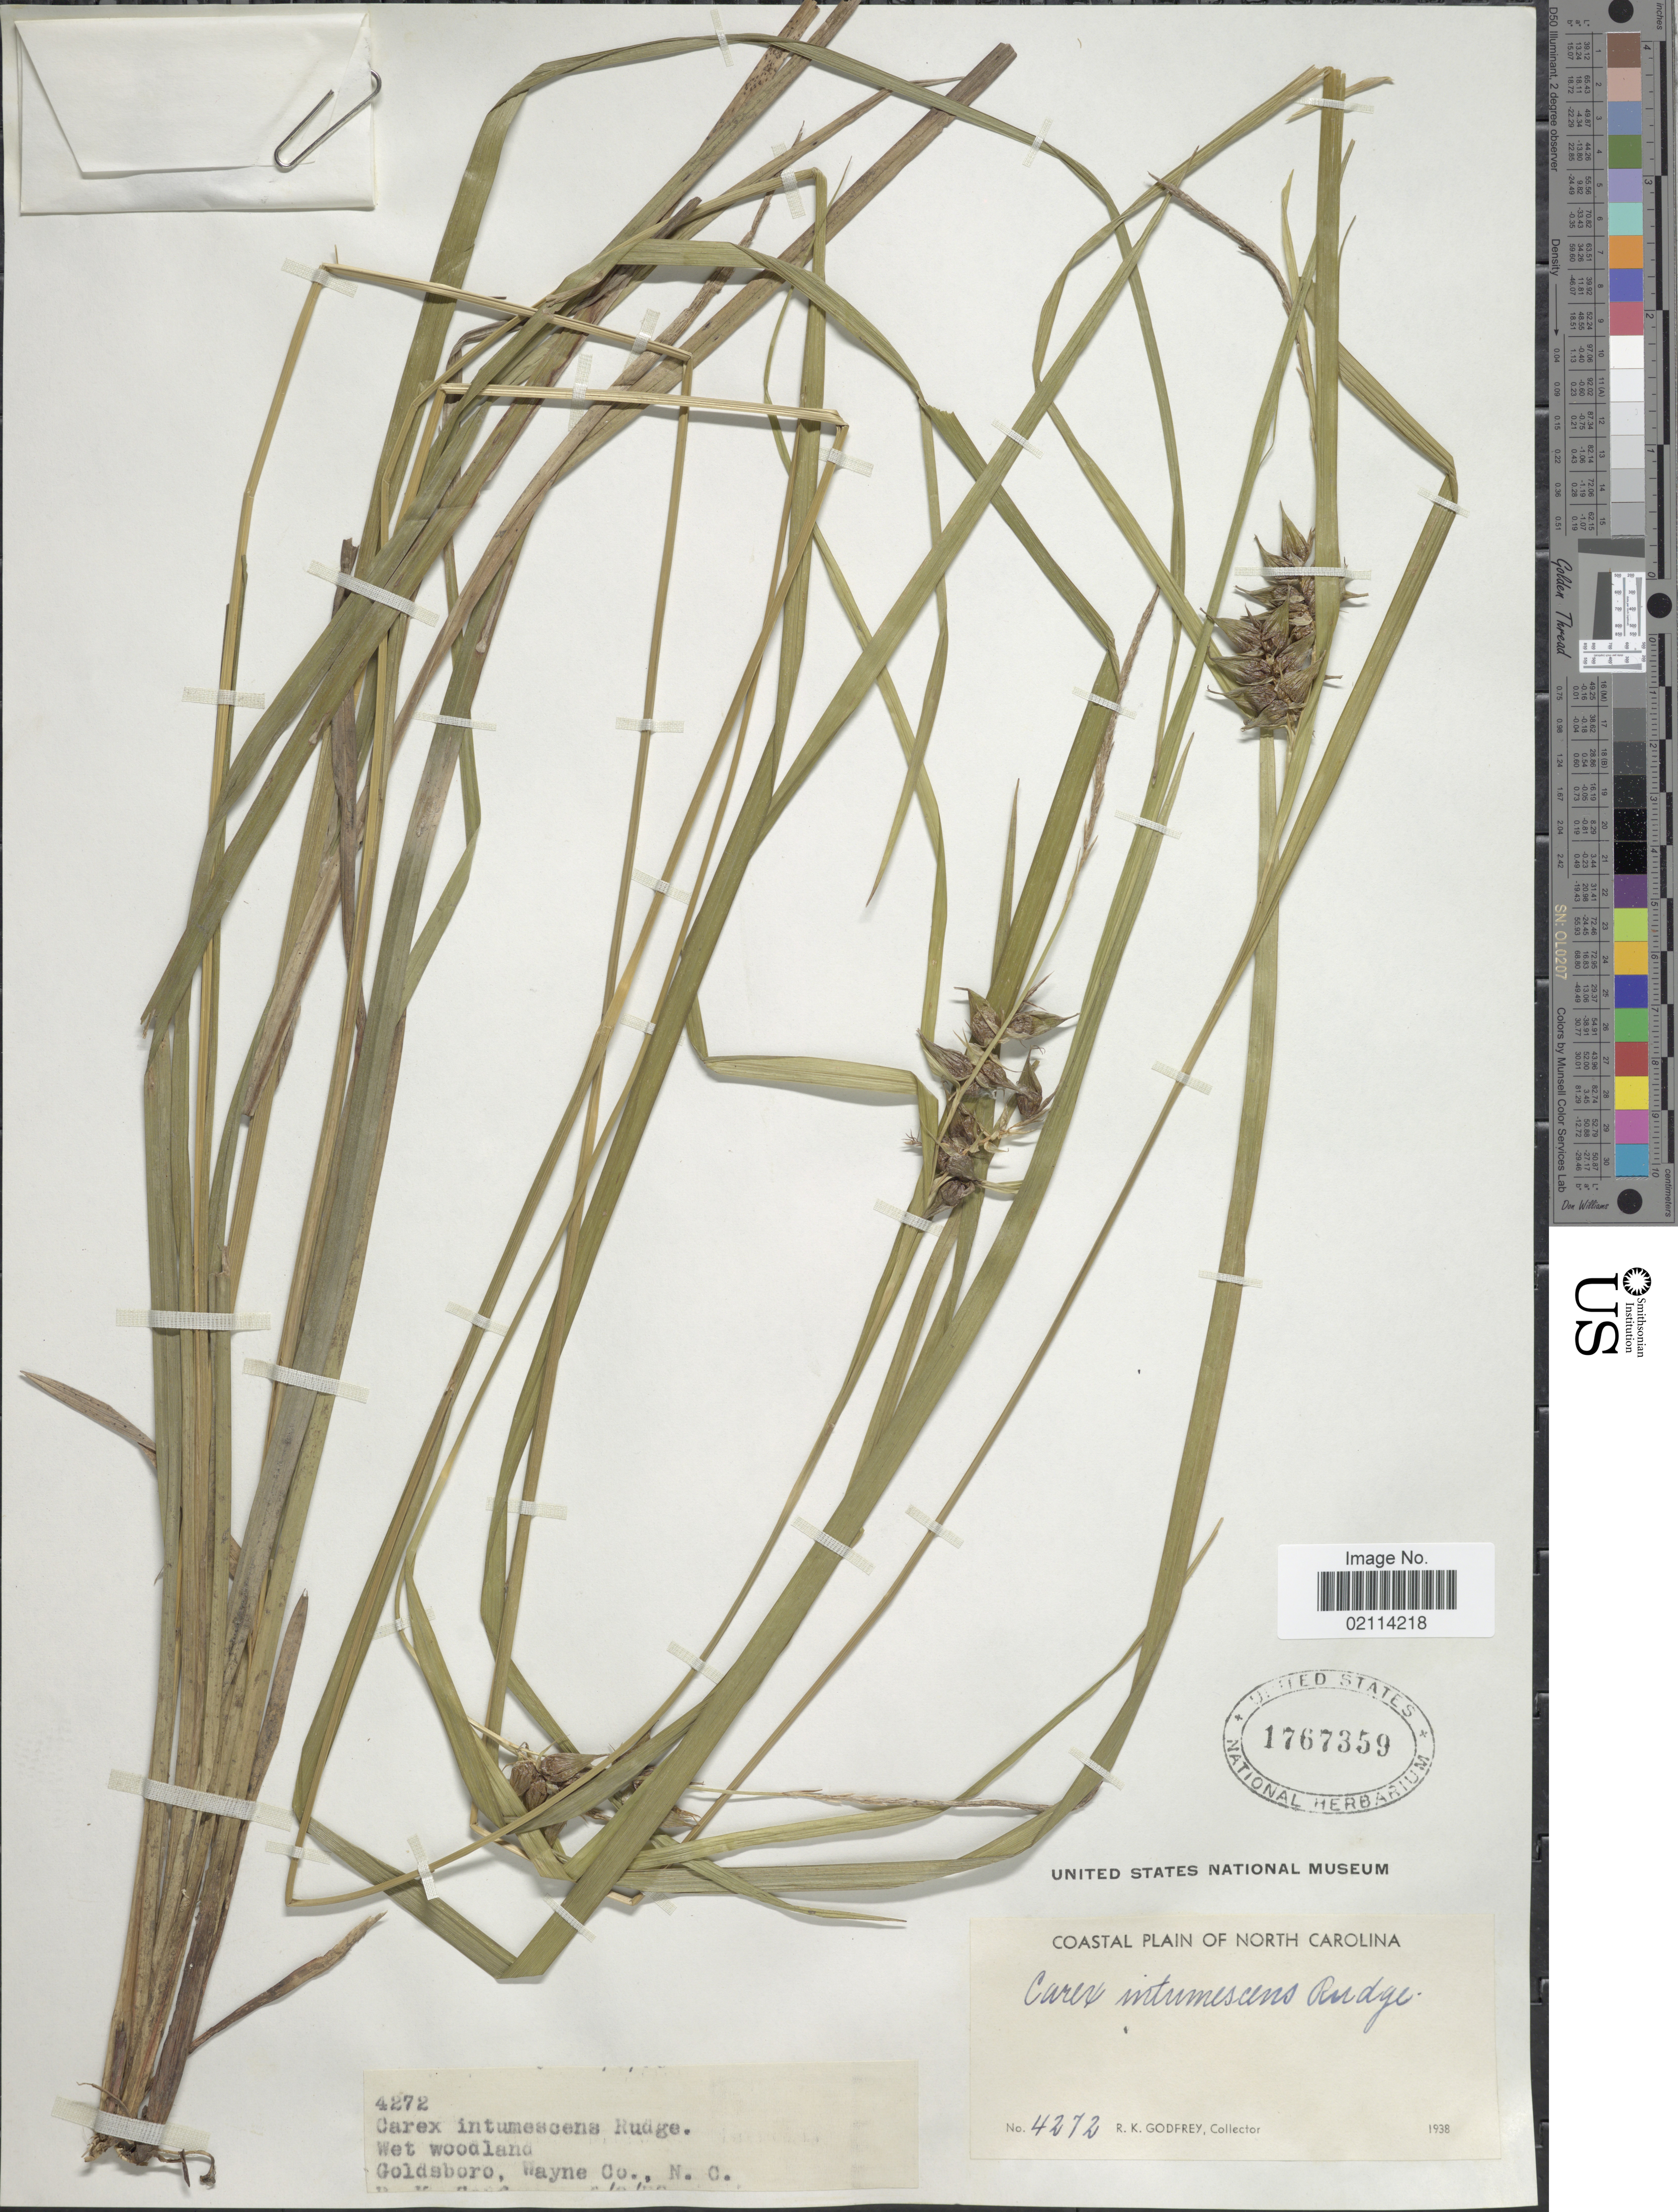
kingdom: Plantae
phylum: Tracheophyta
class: Liliopsida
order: Poales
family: Cyperaceae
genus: Carex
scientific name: Carex intumescens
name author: Rudge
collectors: R. K. Godfrey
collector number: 4272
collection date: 1938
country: United States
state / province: North Carolina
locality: Coastal Plain,wet woodland, Goldsboro, Wayne Co.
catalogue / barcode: US 1767359